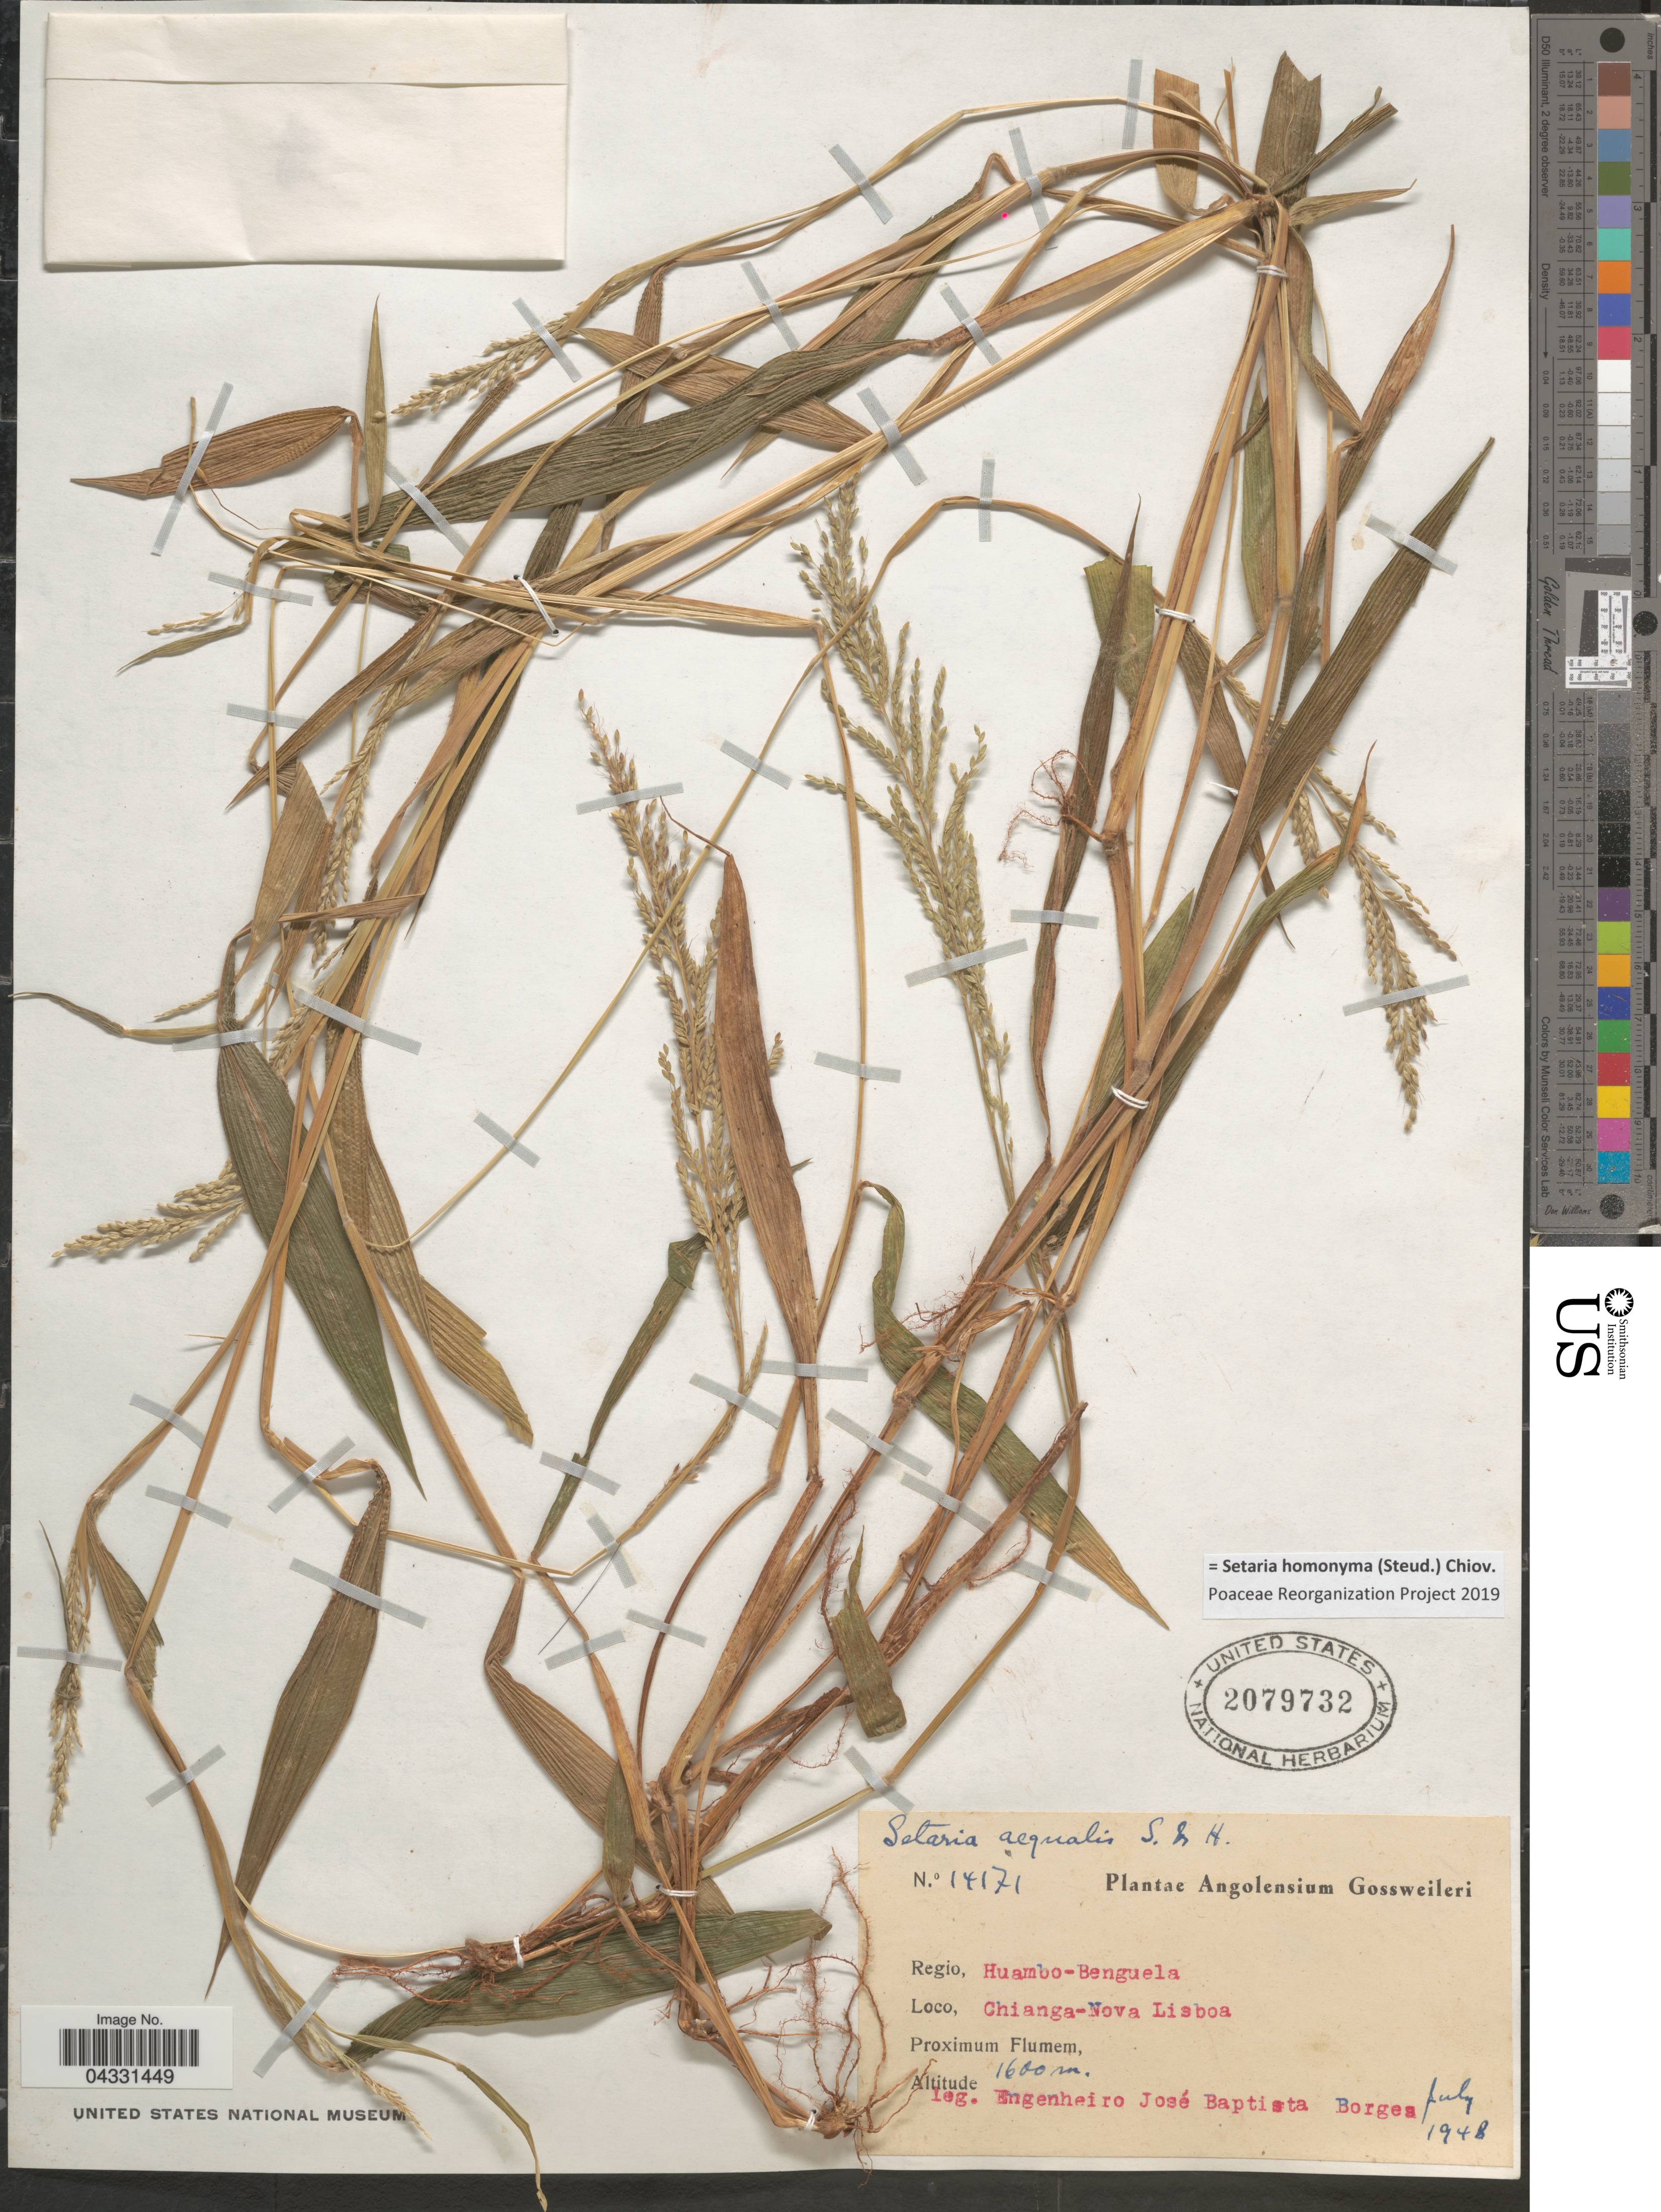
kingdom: Plantae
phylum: Tracheophyta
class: Liliopsida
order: Poales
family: Poaceae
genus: Setaria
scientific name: Setaria homonyma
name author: (Steud.) Chiov.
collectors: E. Borges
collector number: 14171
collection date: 1948-07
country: Angola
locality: Regio, Huambo-Benguela. Chianga-Nova Lisboa.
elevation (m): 1600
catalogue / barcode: US 2079732